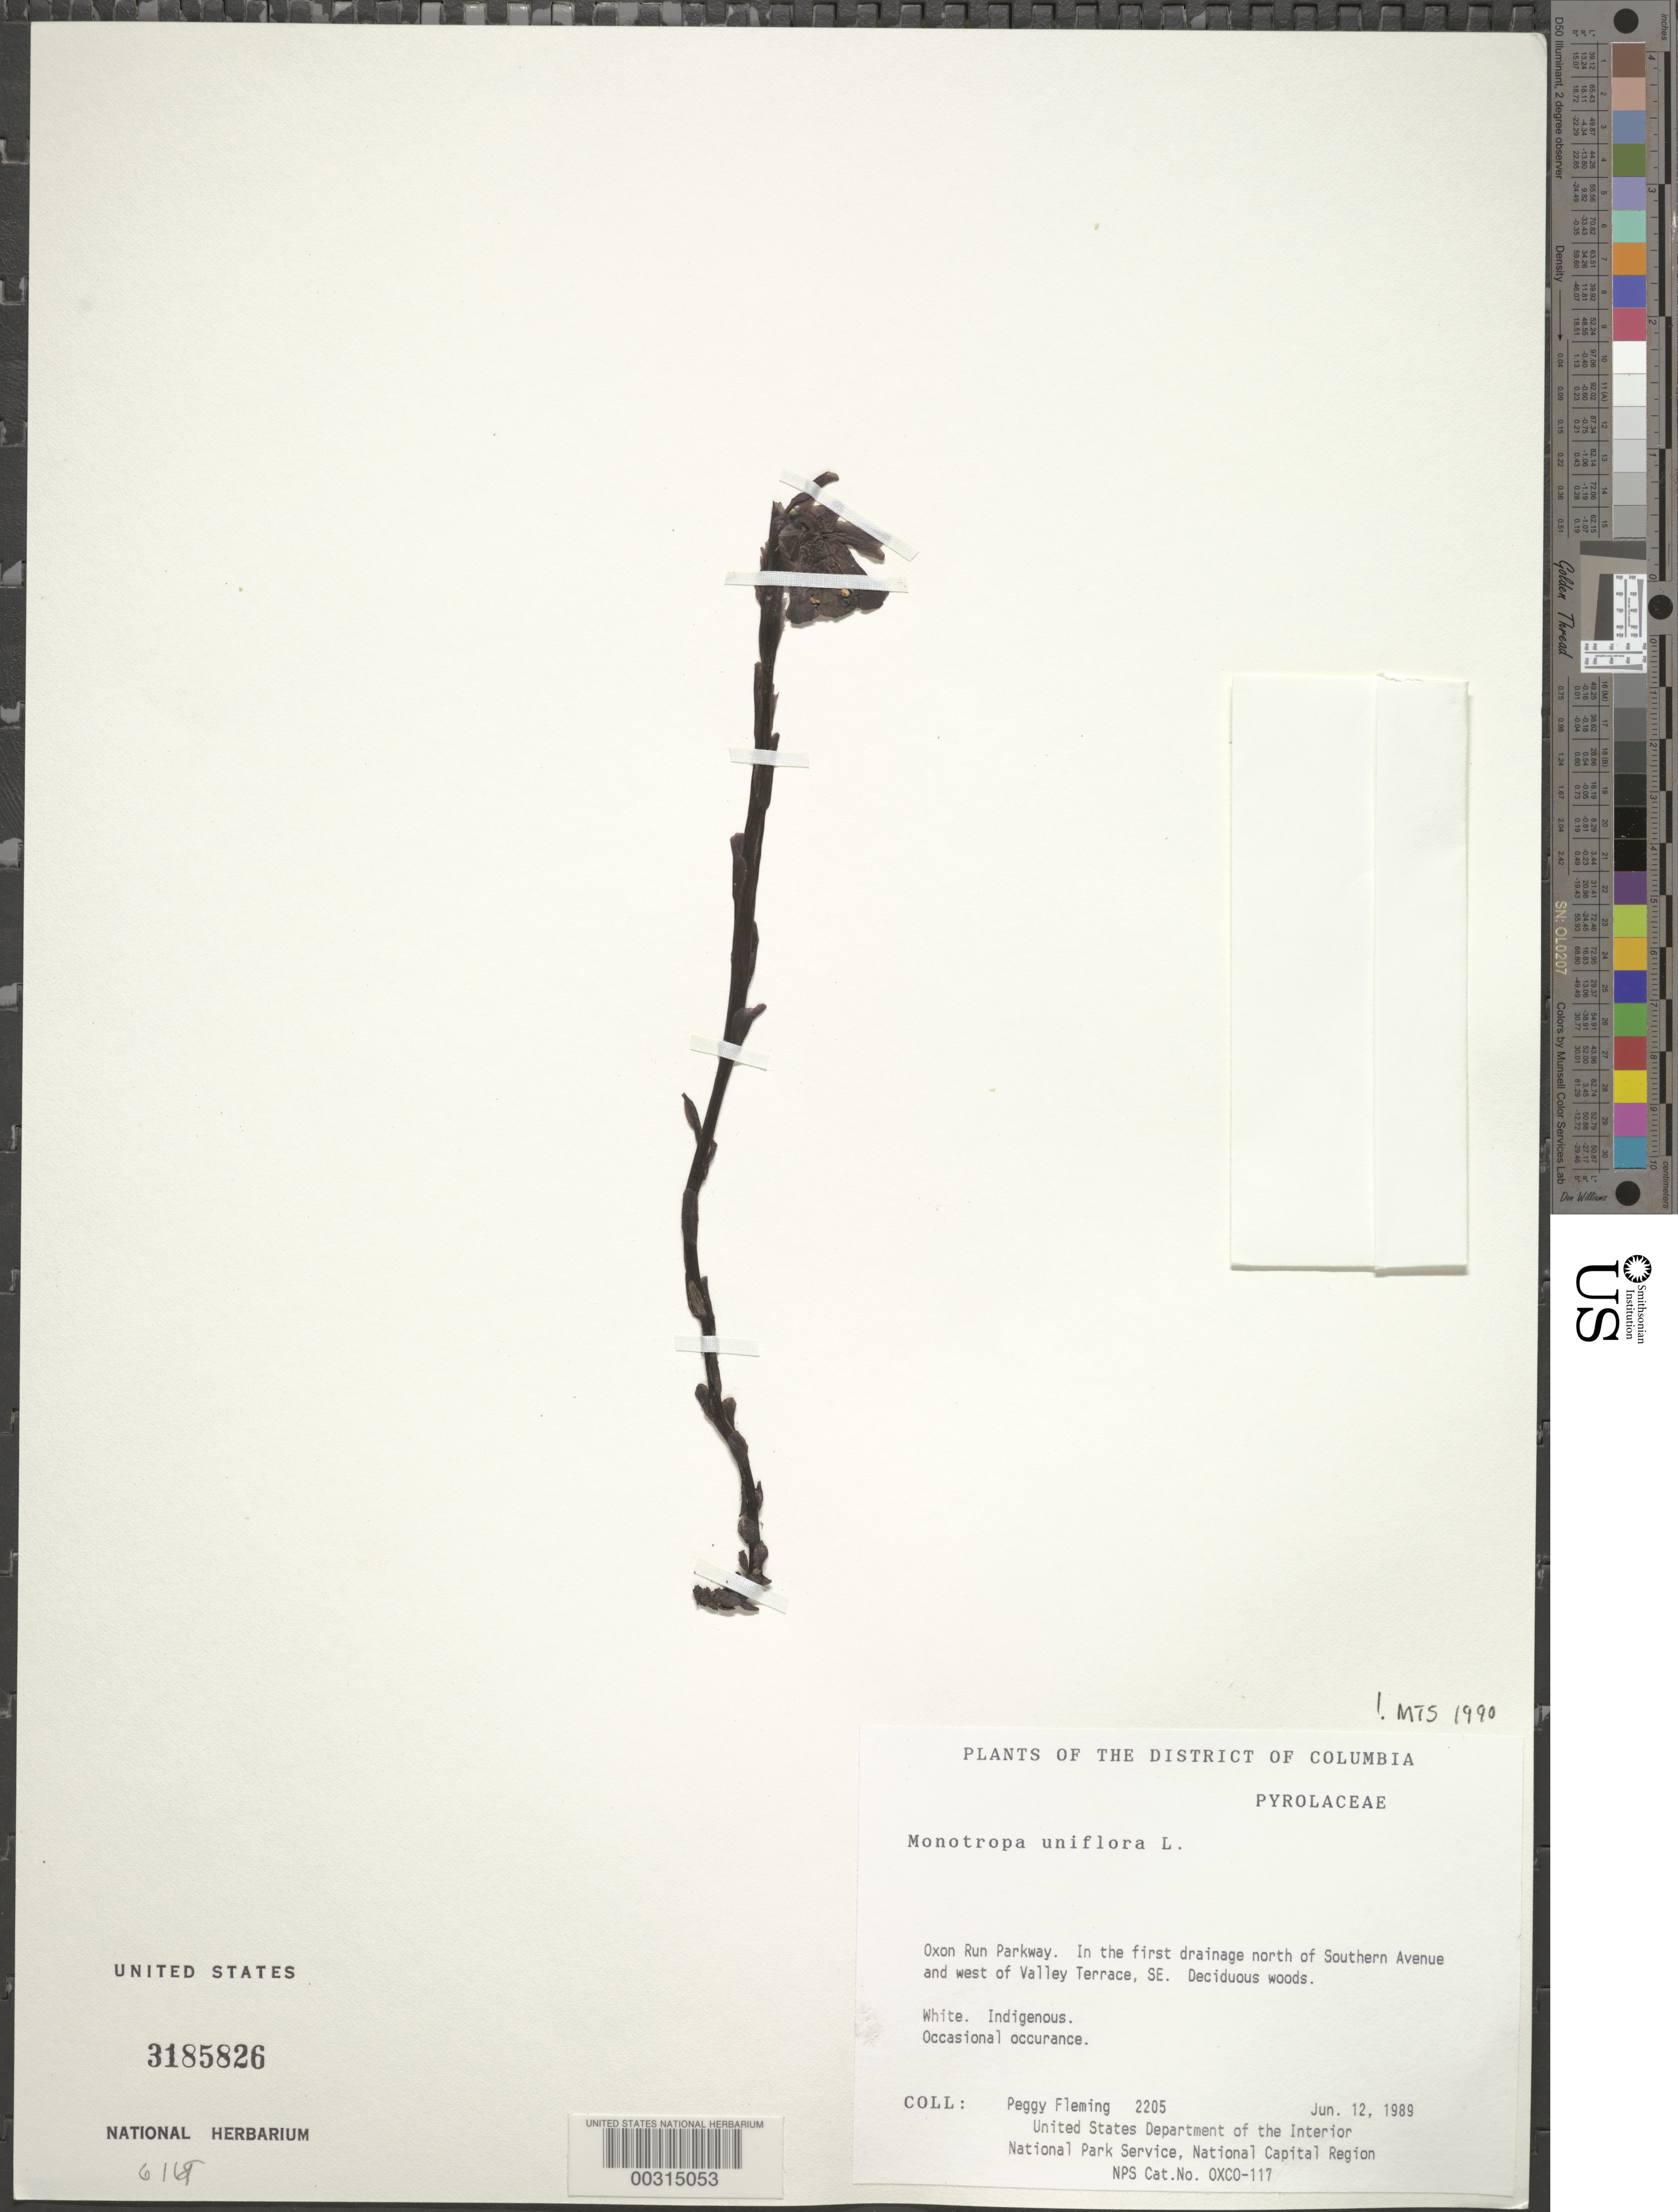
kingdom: Plantae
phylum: Tracheophyta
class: Magnoliopsida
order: Ericales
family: Ericaceae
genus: Monotropa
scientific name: Monotropa uniflora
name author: L.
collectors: P. Fleming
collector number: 2205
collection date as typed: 12 Jun 1989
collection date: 1989-06-12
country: United States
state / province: District of Columbia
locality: Oxon Run Parkway, first drainage N of Southern Ave and W of Valley Terrace, SE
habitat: Deciduous woods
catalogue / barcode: US 3185826